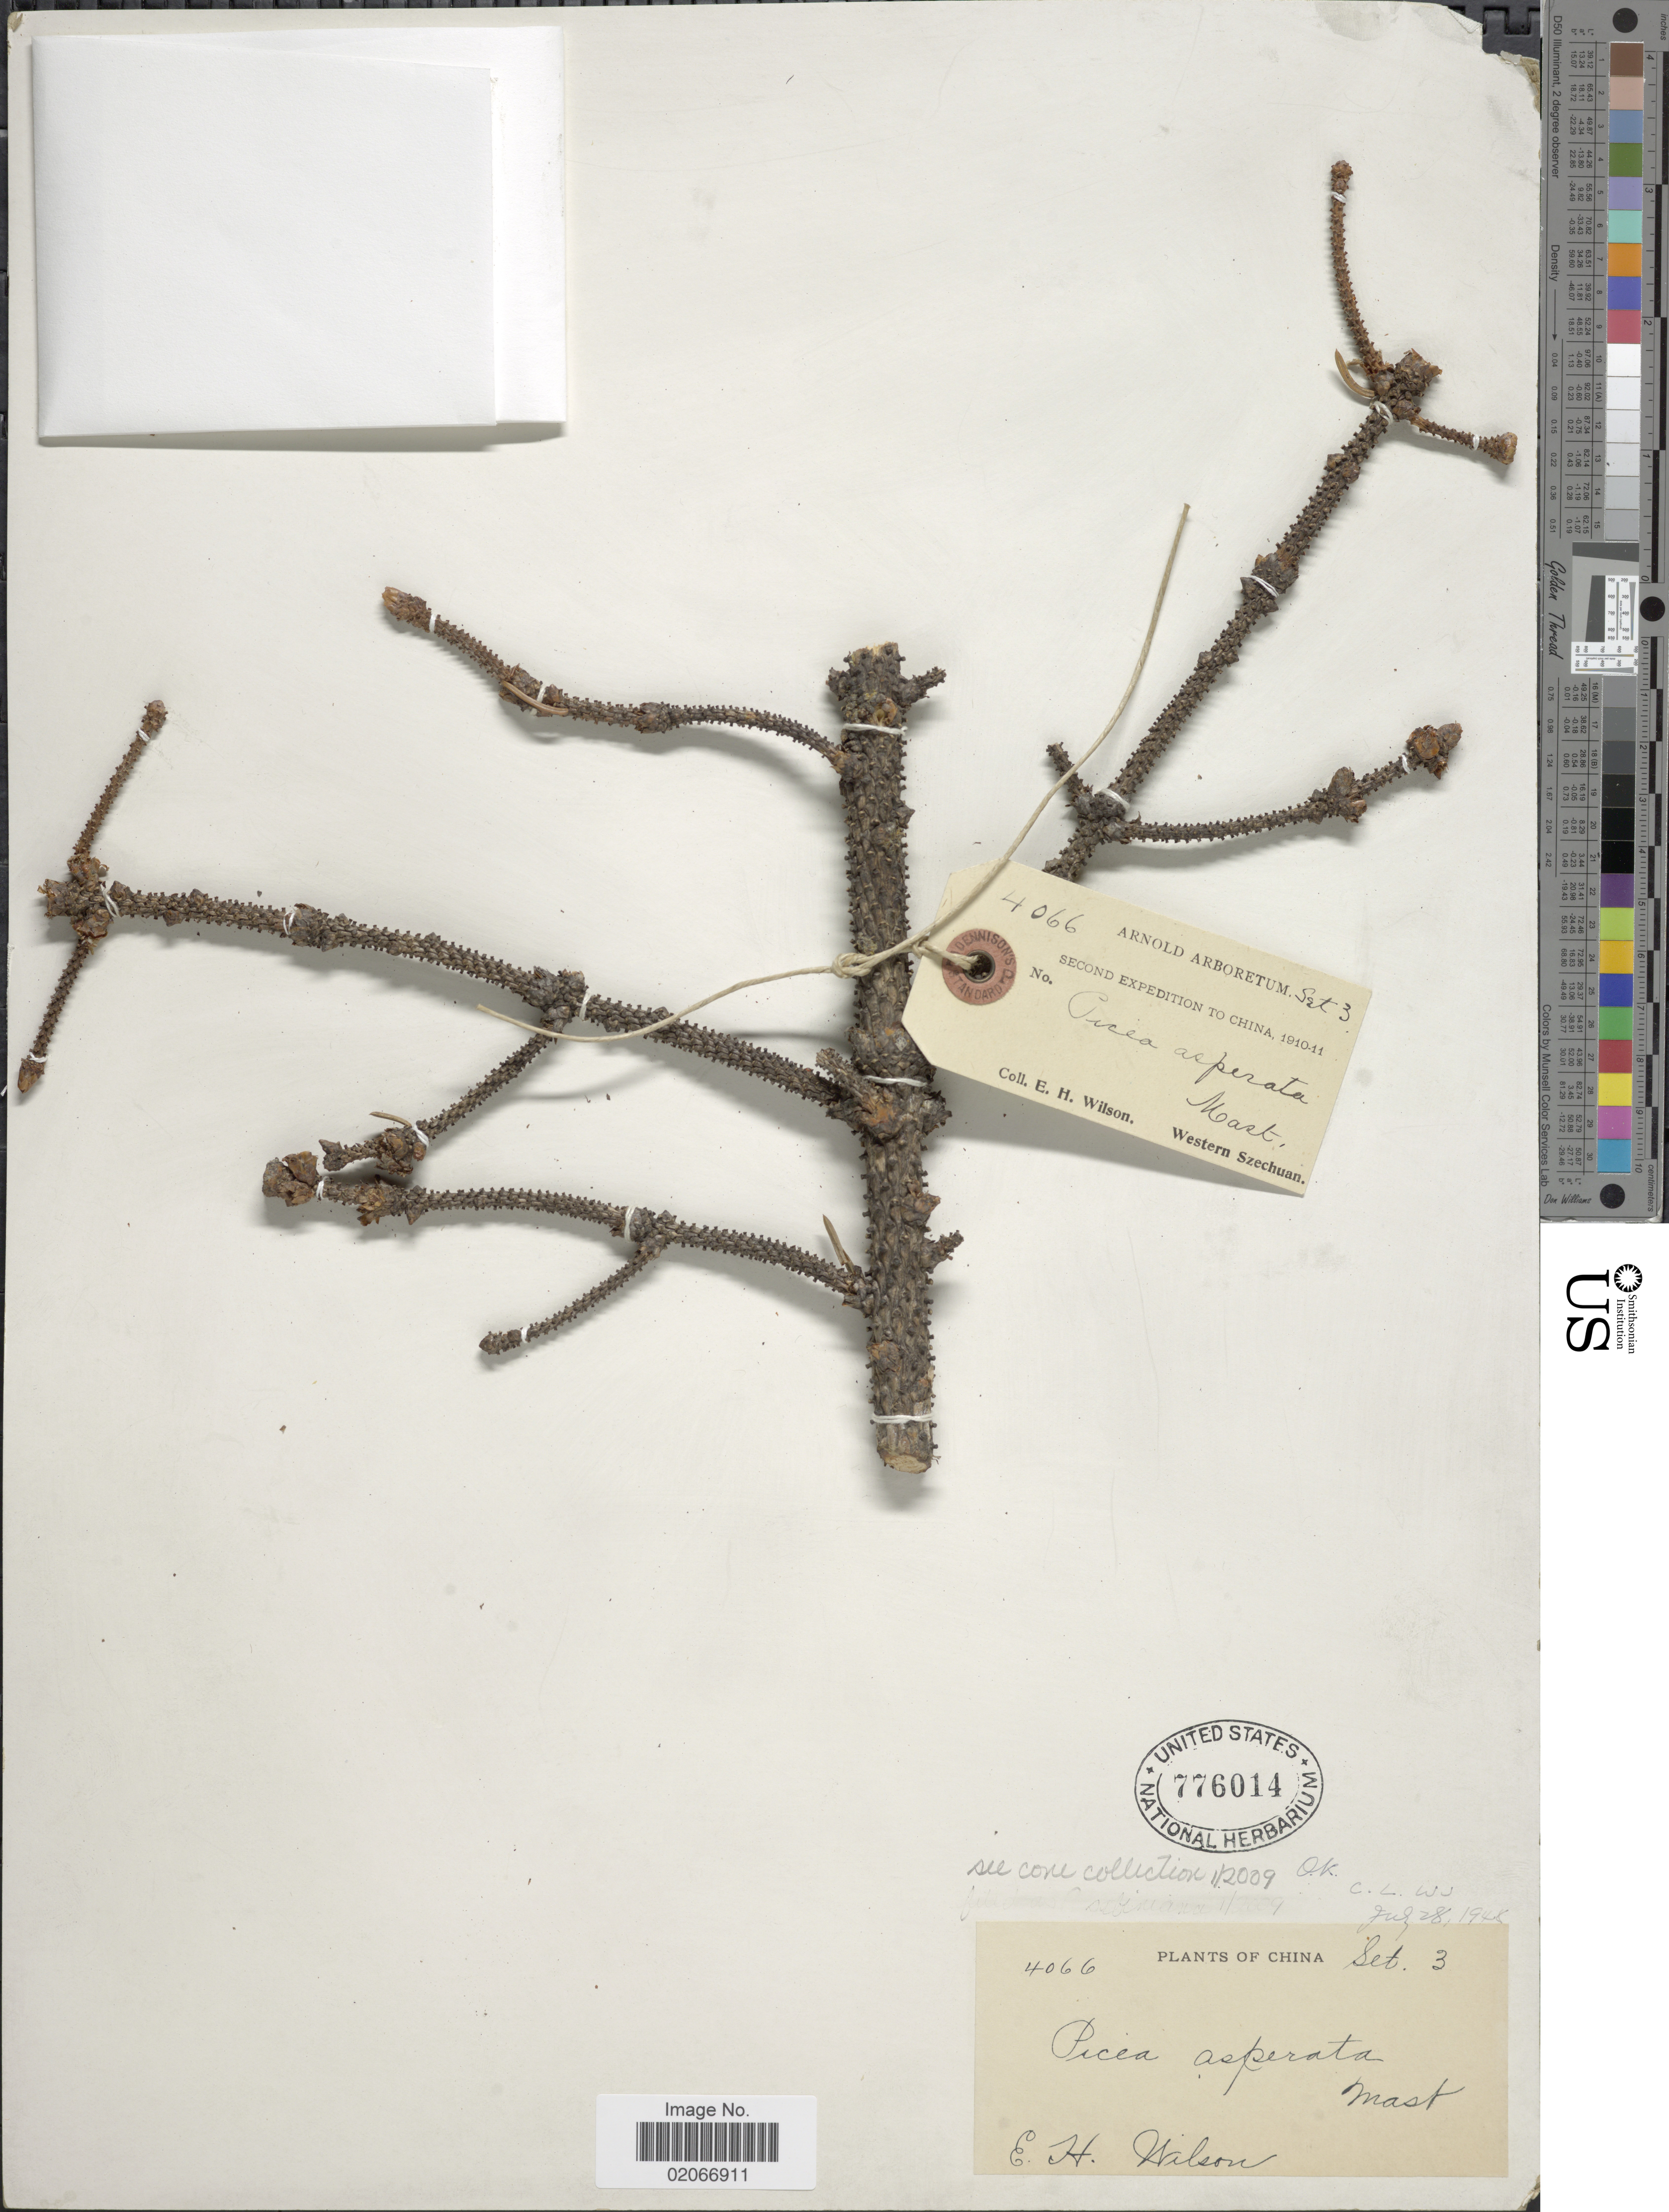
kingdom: Plantae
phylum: Tracheophyta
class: Pinopsida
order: Pinales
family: Pinaceae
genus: Picea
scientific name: Picea asperata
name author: Mast.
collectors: E. Wilson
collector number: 4066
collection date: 1910/1911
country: China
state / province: Sichuan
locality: Western Szechuan.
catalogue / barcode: US 776014